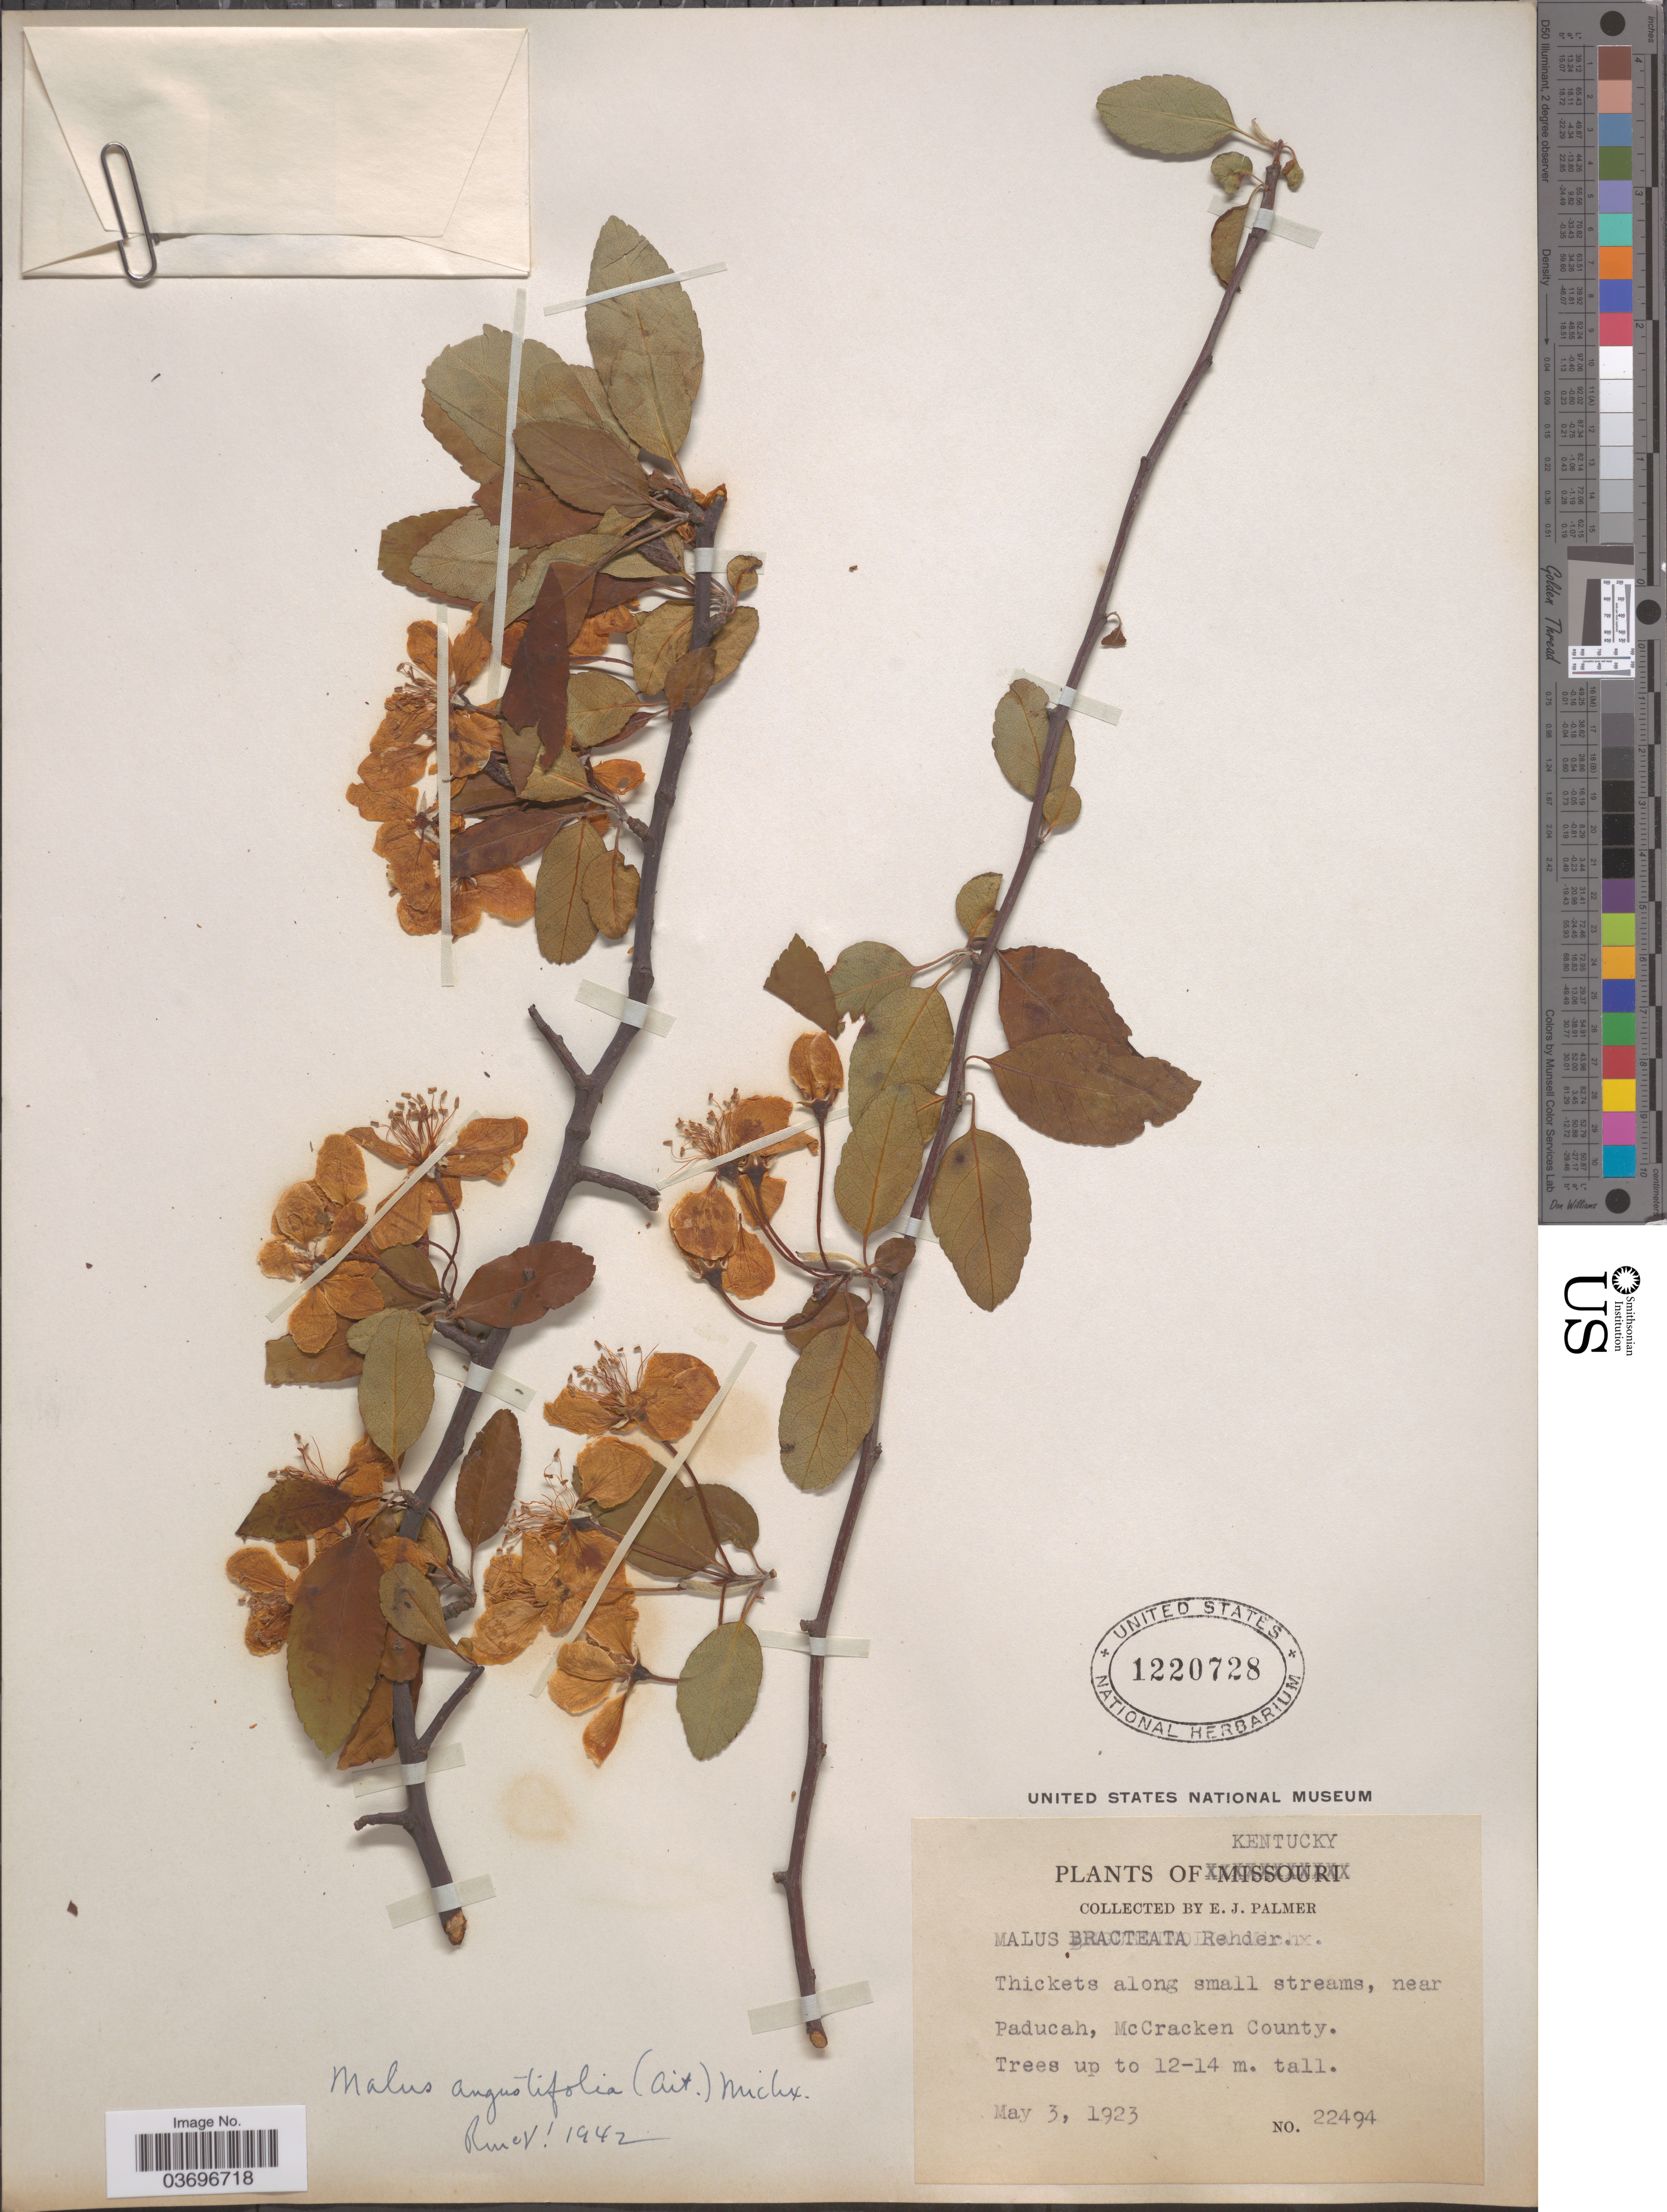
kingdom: Plantae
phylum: Tracheophyta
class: Magnoliopsida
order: Rosales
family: Rosaceae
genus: Malus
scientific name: Malus angustifolia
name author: (Aiton) Michx.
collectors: E. J. Palmer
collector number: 22494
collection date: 1923-05-03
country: United States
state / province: Kentucky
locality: Near Paducah, McCracken County.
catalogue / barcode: US 1220728